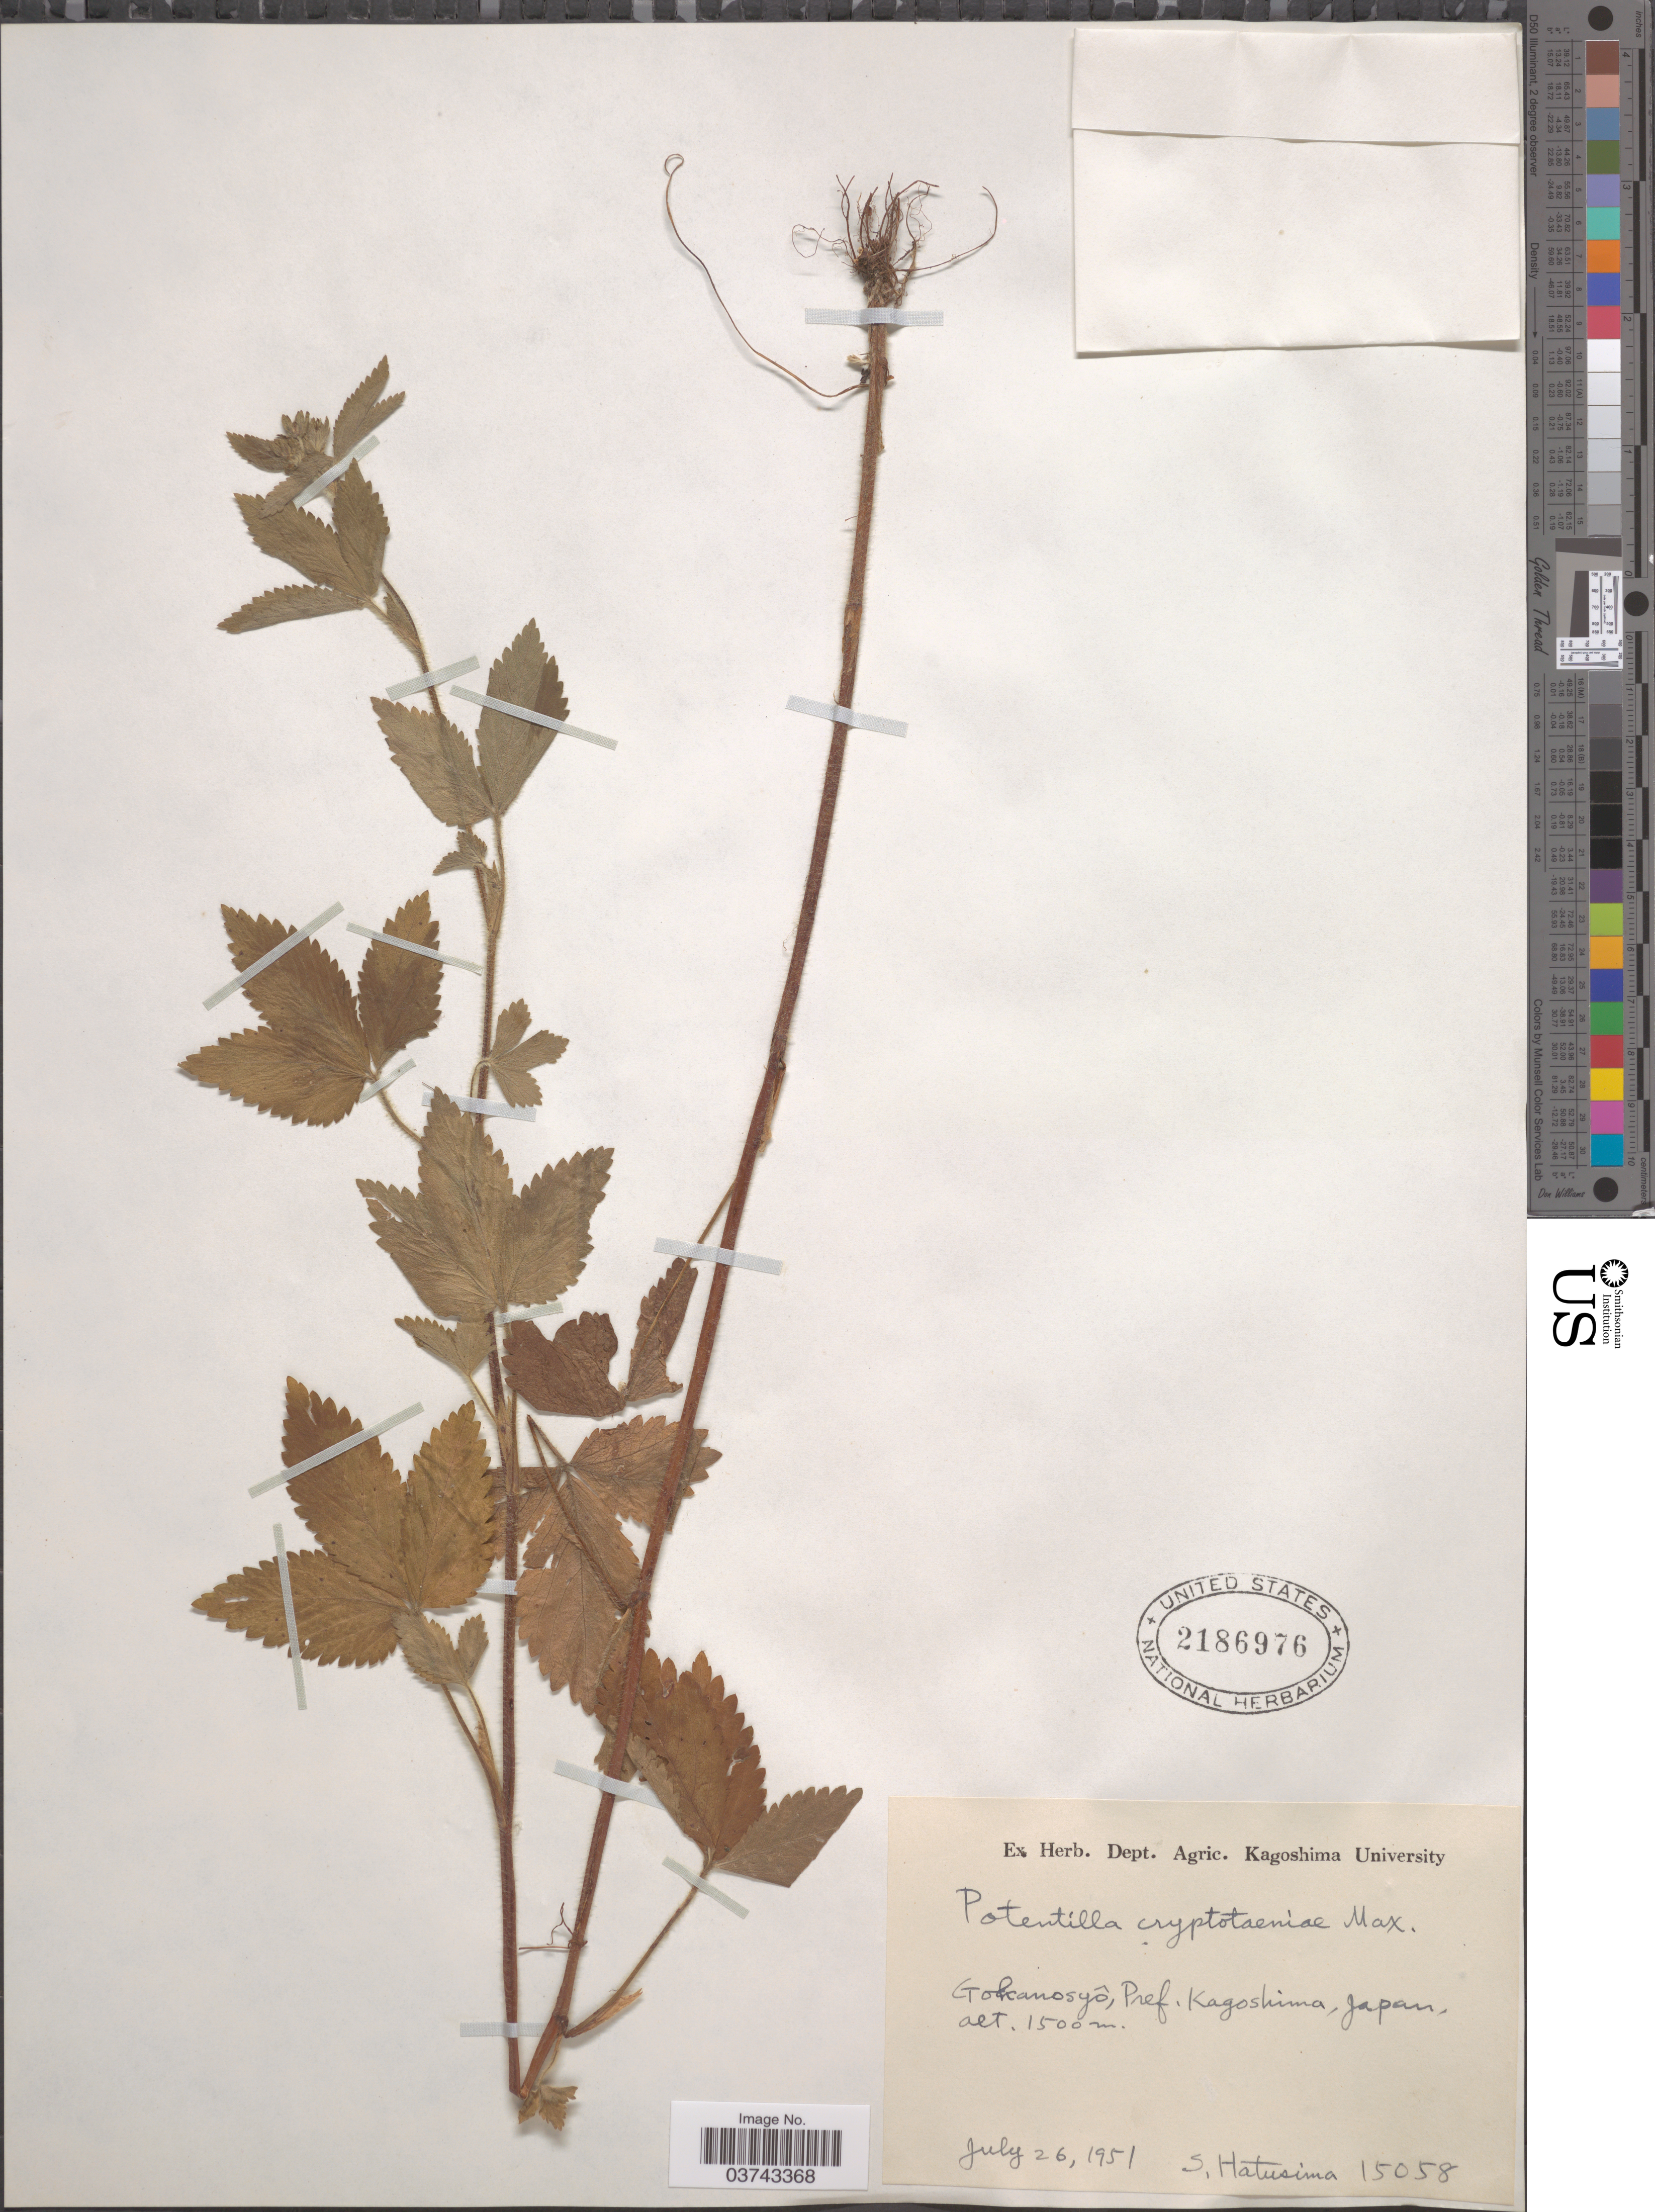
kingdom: Plantae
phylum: Tracheophyta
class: Magnoliopsida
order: Rosales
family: Rosaceae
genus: Potentilla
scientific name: Potentilla cryptotaeniae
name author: Maxim.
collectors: S. Hatusima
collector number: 15058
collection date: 1951-07-26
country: Japan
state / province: Kagosima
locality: Gokanosyô, Pref. Kagoshima.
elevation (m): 1500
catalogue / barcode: US 2186976